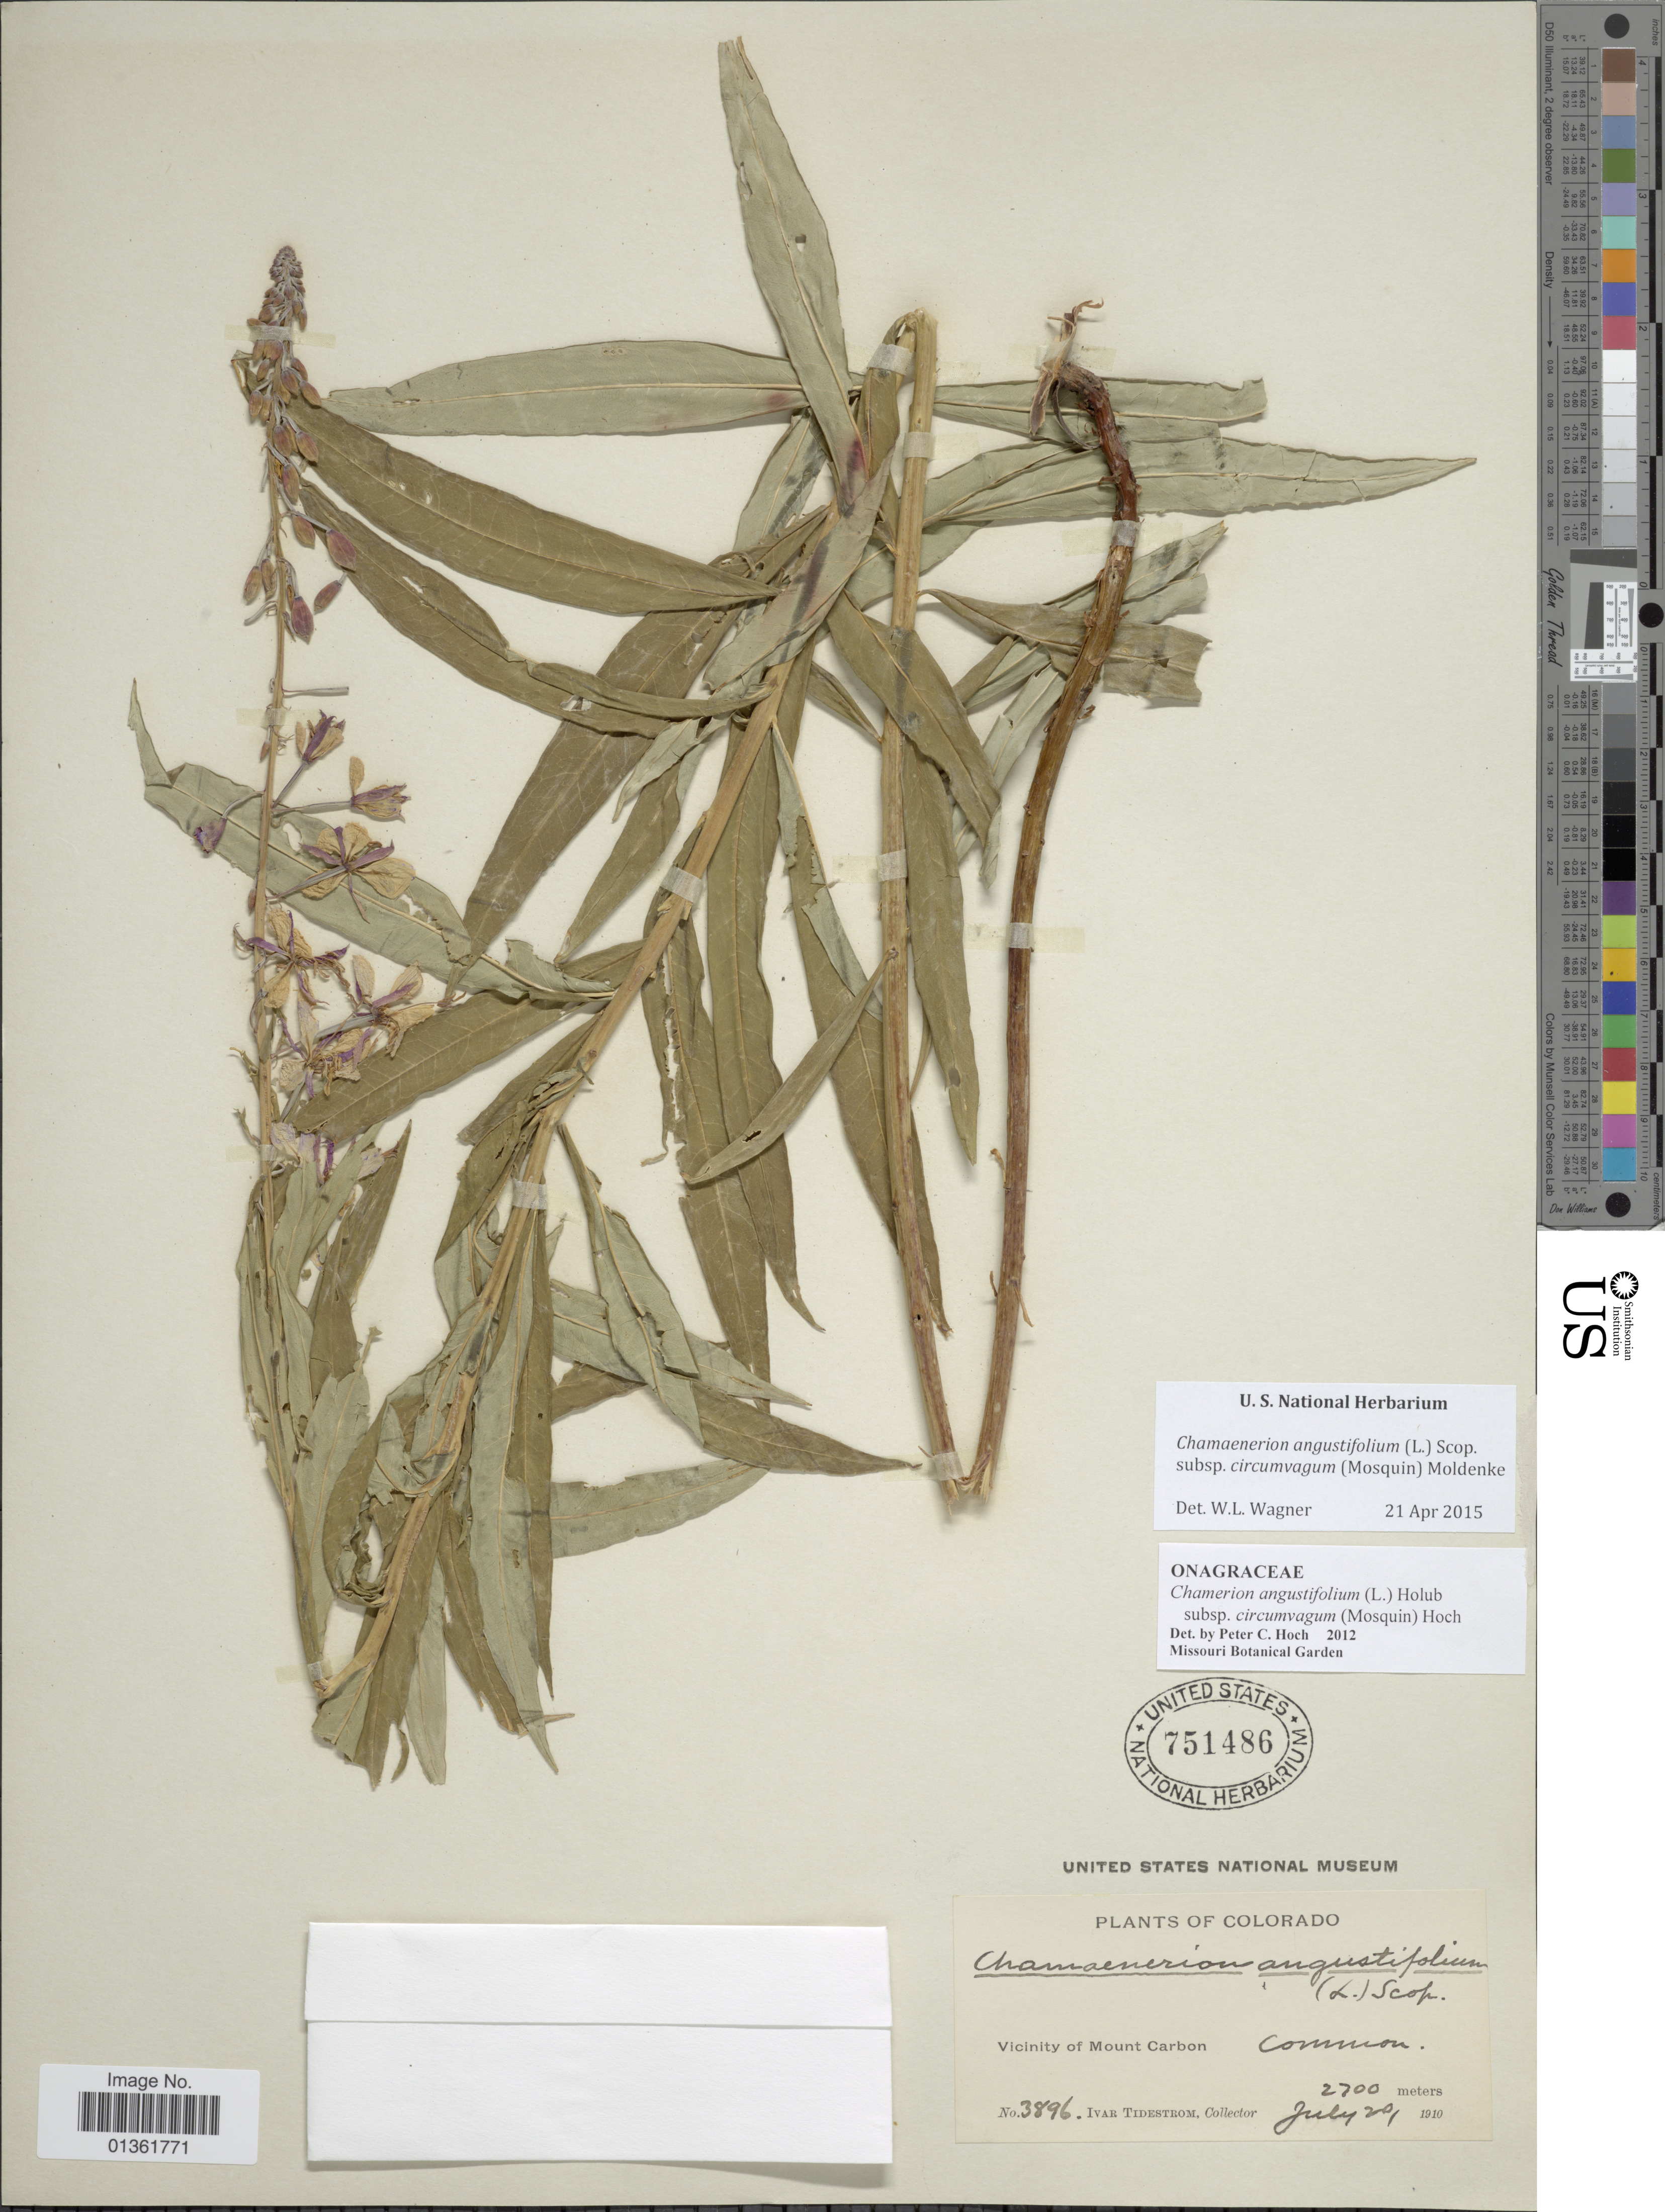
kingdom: Plantae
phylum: Tracheophyta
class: Magnoliopsida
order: Myrtales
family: Onagraceae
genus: Chamaenerion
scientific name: Chamaenerion angustifolium subsp. circumvagum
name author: (Mosquin) Moldenke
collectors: I. F. Tidestrom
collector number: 3896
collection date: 1910-07-20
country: United States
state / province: Colorado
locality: Vicinity of Mount Carbon.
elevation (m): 2700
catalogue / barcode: US 751486